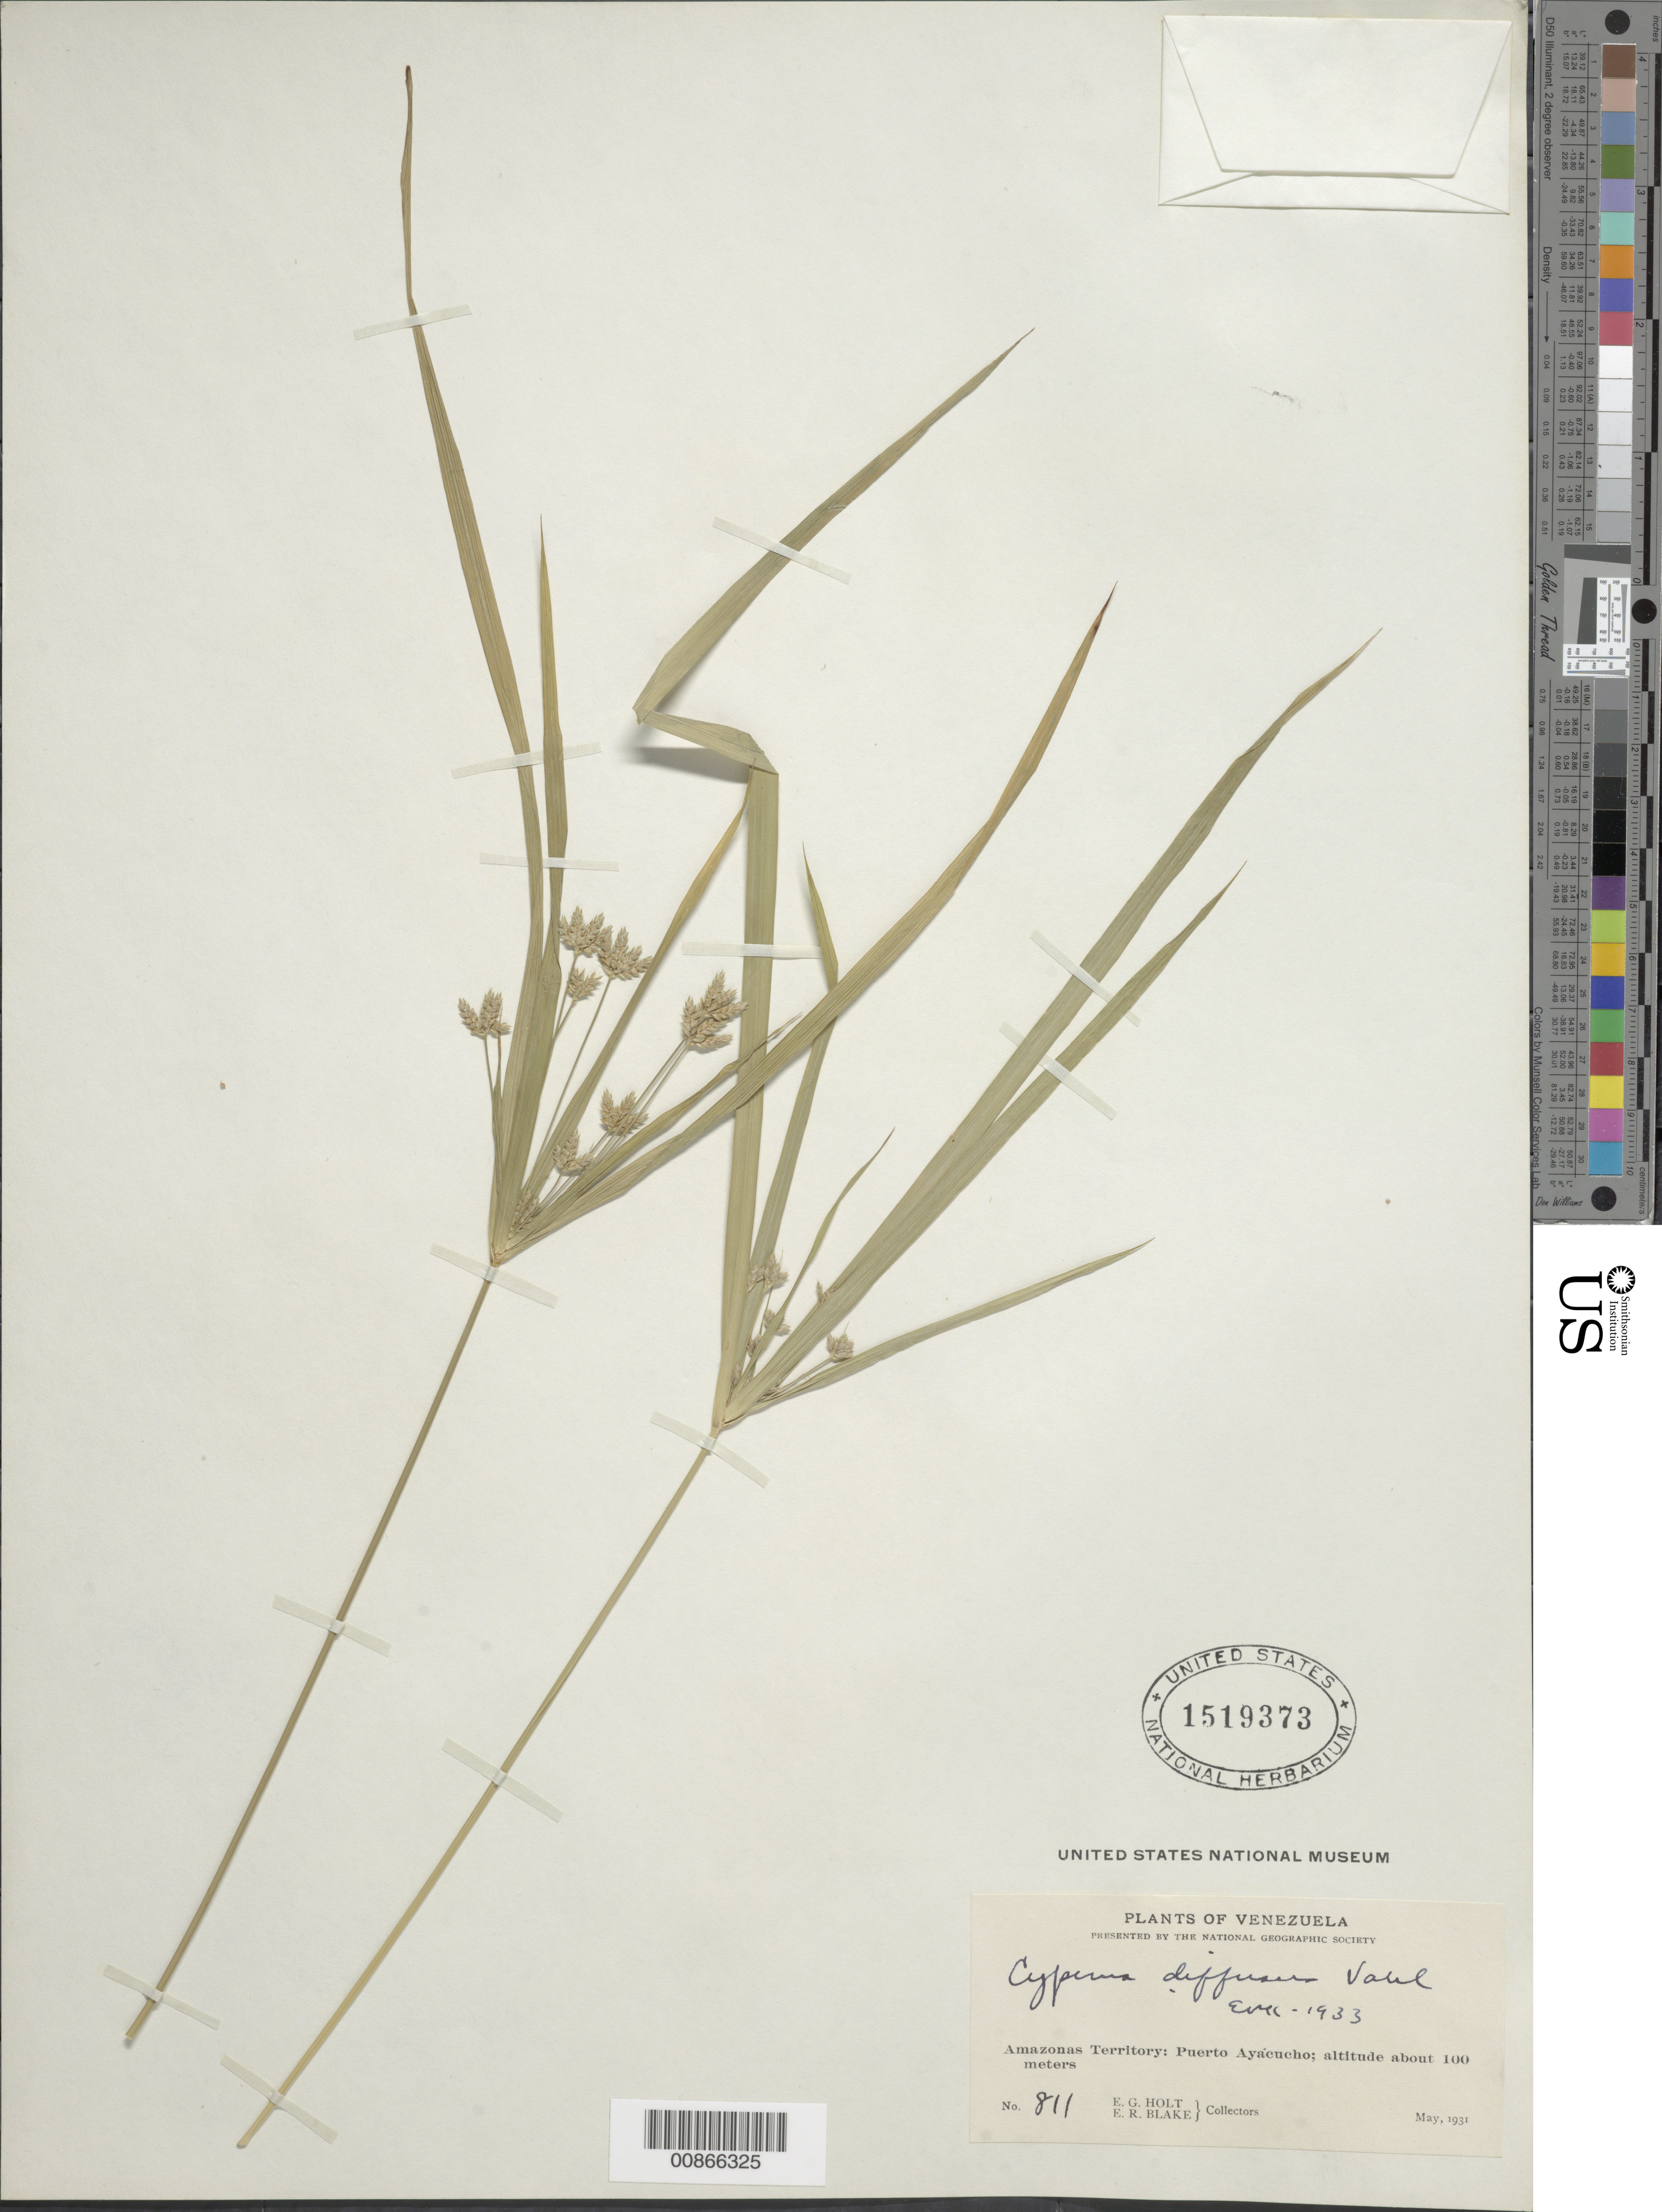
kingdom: Plantae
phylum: Tracheophyta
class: Liliopsida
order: Poales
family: Cyperaceae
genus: Cyperus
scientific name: Cyperus laxus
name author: Lam.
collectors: E. Holt & E. R. Blake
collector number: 811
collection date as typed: May-31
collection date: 1931-05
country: Venezuela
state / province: Amazonas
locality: Puerto Ayacucho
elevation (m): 100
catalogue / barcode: US 1519373